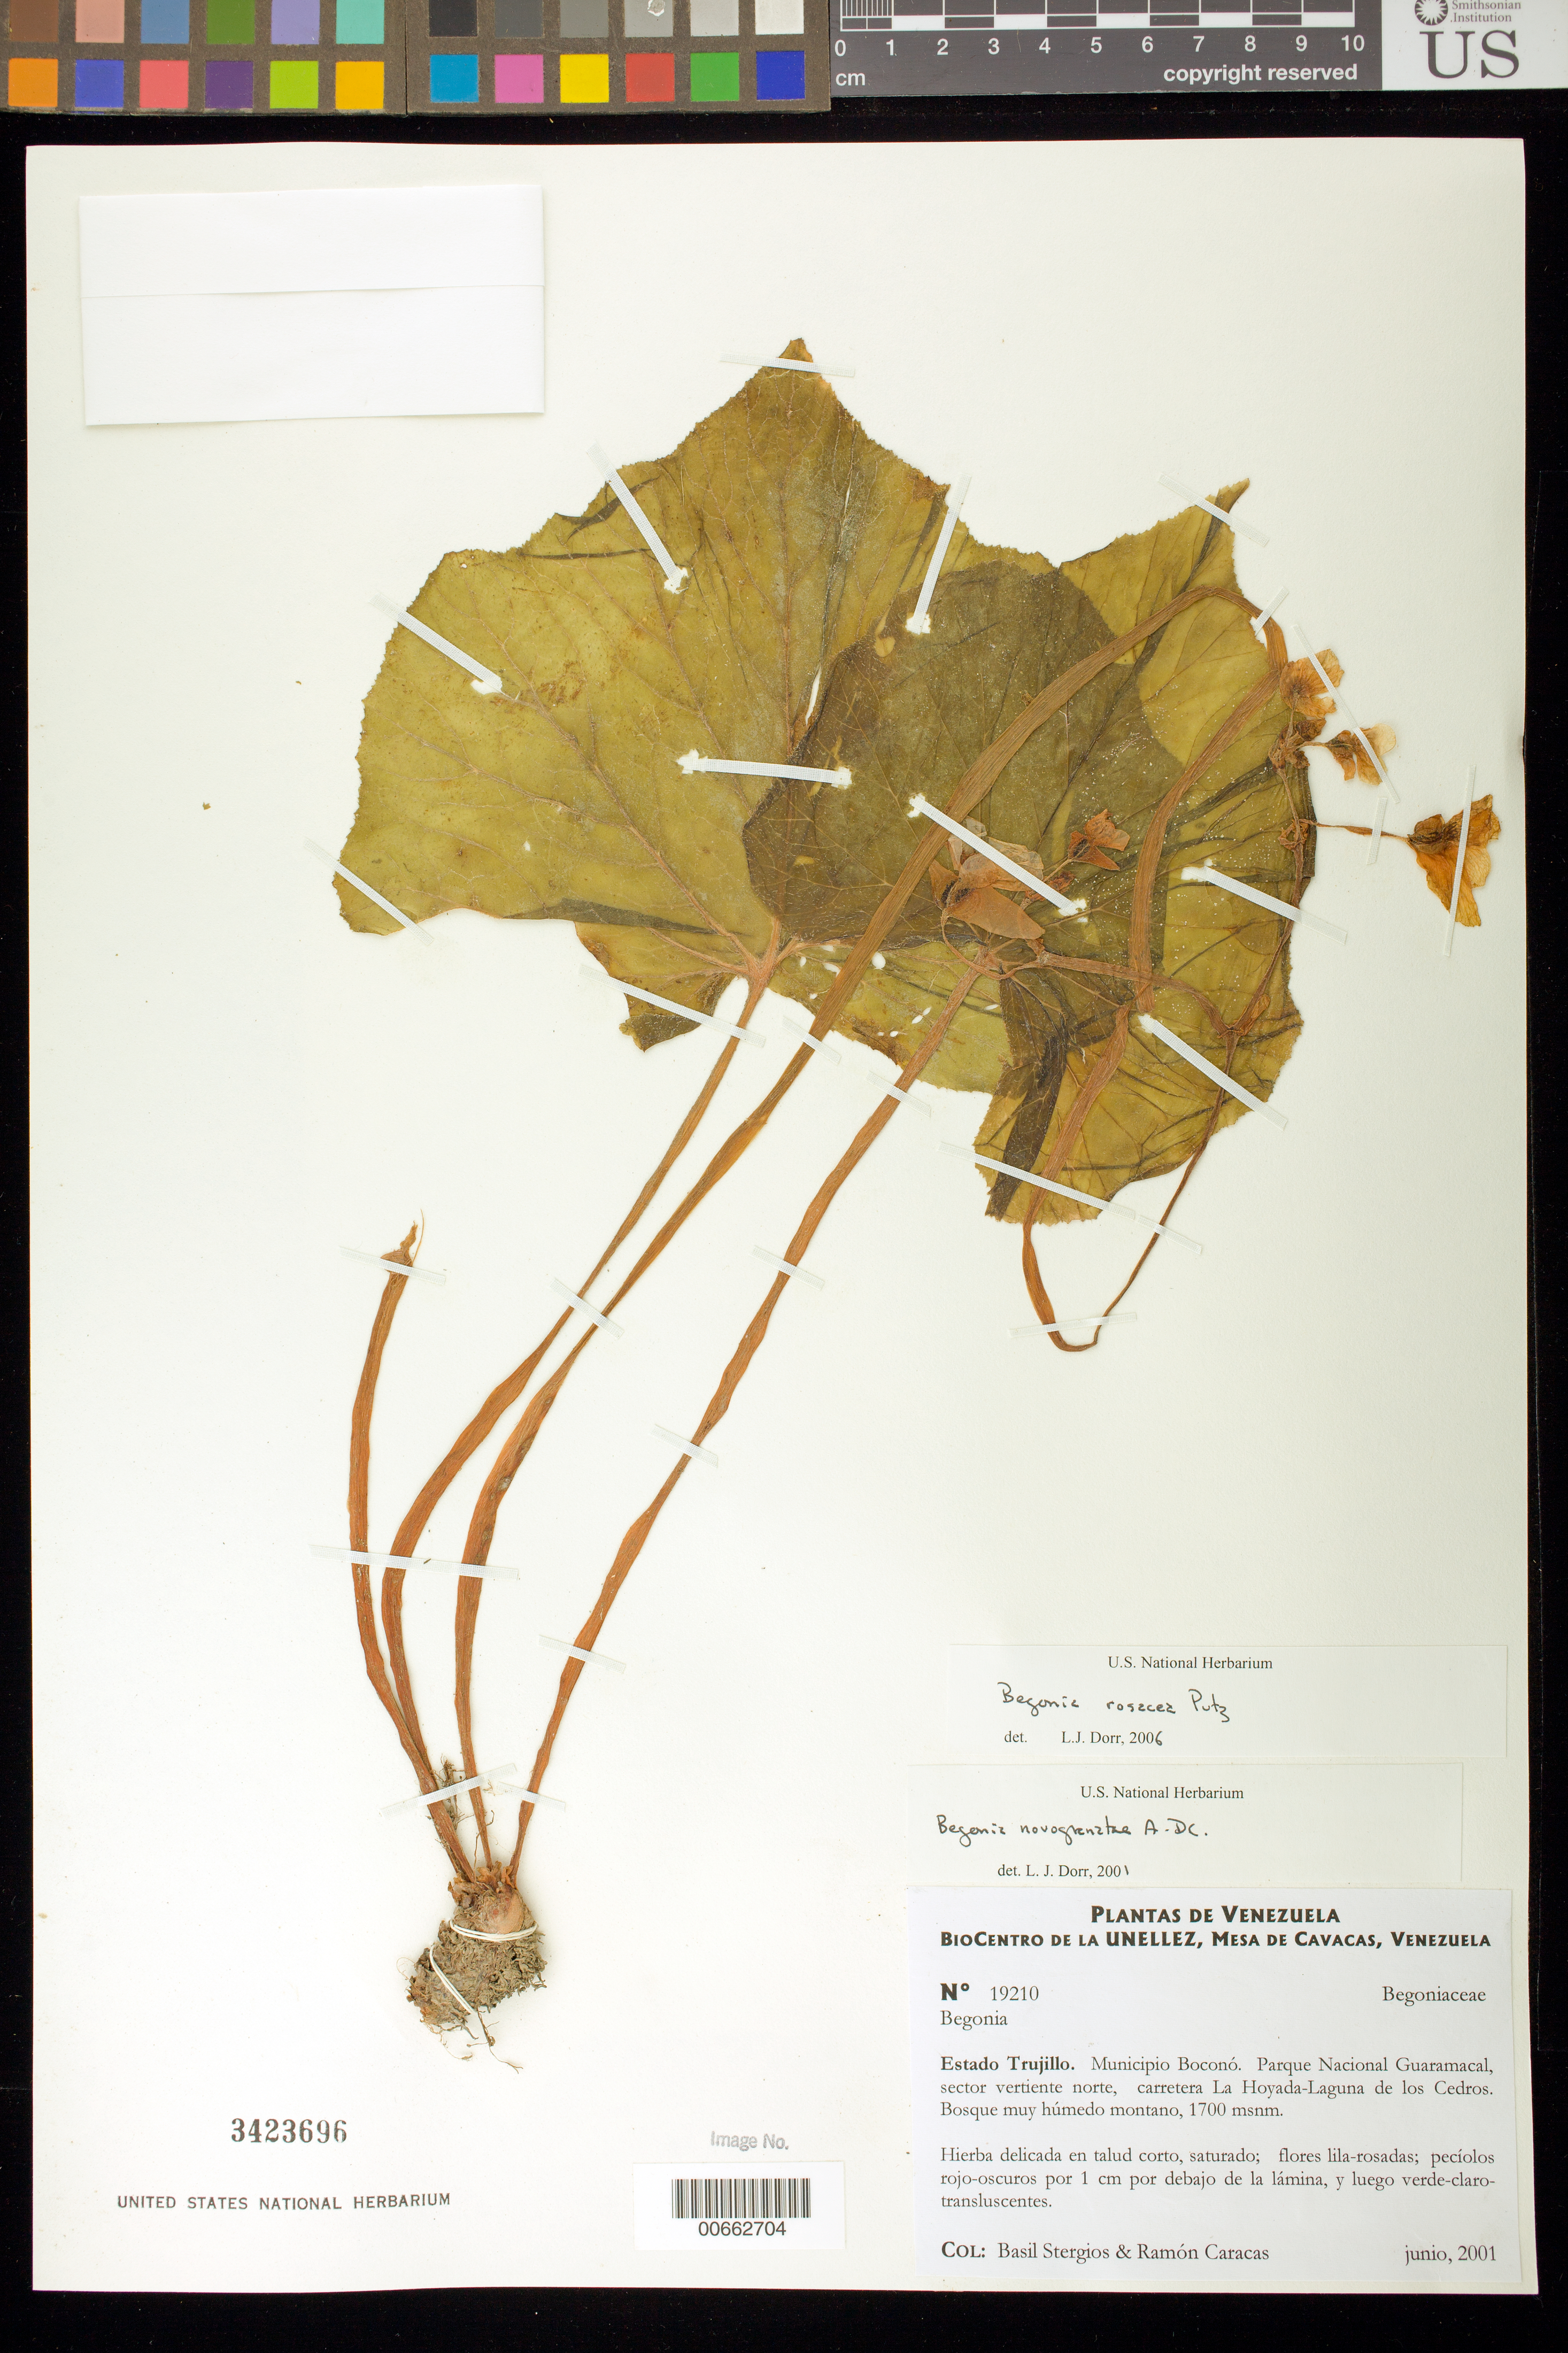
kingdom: Plantae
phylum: Tracheophyta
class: Magnoliopsida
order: Cucurbitales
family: Begoniaceae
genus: Begonia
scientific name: Begonia rosacea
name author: Putz.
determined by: Dorr, L. J., (BOT), Smithsonian Institution - National Museum of Natural History (UNITED STATES)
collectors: B. G. Stergios & R. Caracas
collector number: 19210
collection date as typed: Jun 2001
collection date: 2001-06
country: Venezuela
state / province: Trujillo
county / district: Boconó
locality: Parque Nacional Guaramacal, sector vertiente N, carretera La Hoyada-Laguna de los Cedros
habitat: Bosque muy húmedo montano.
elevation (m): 1700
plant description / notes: K, PORT, US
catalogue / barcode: US 3423696